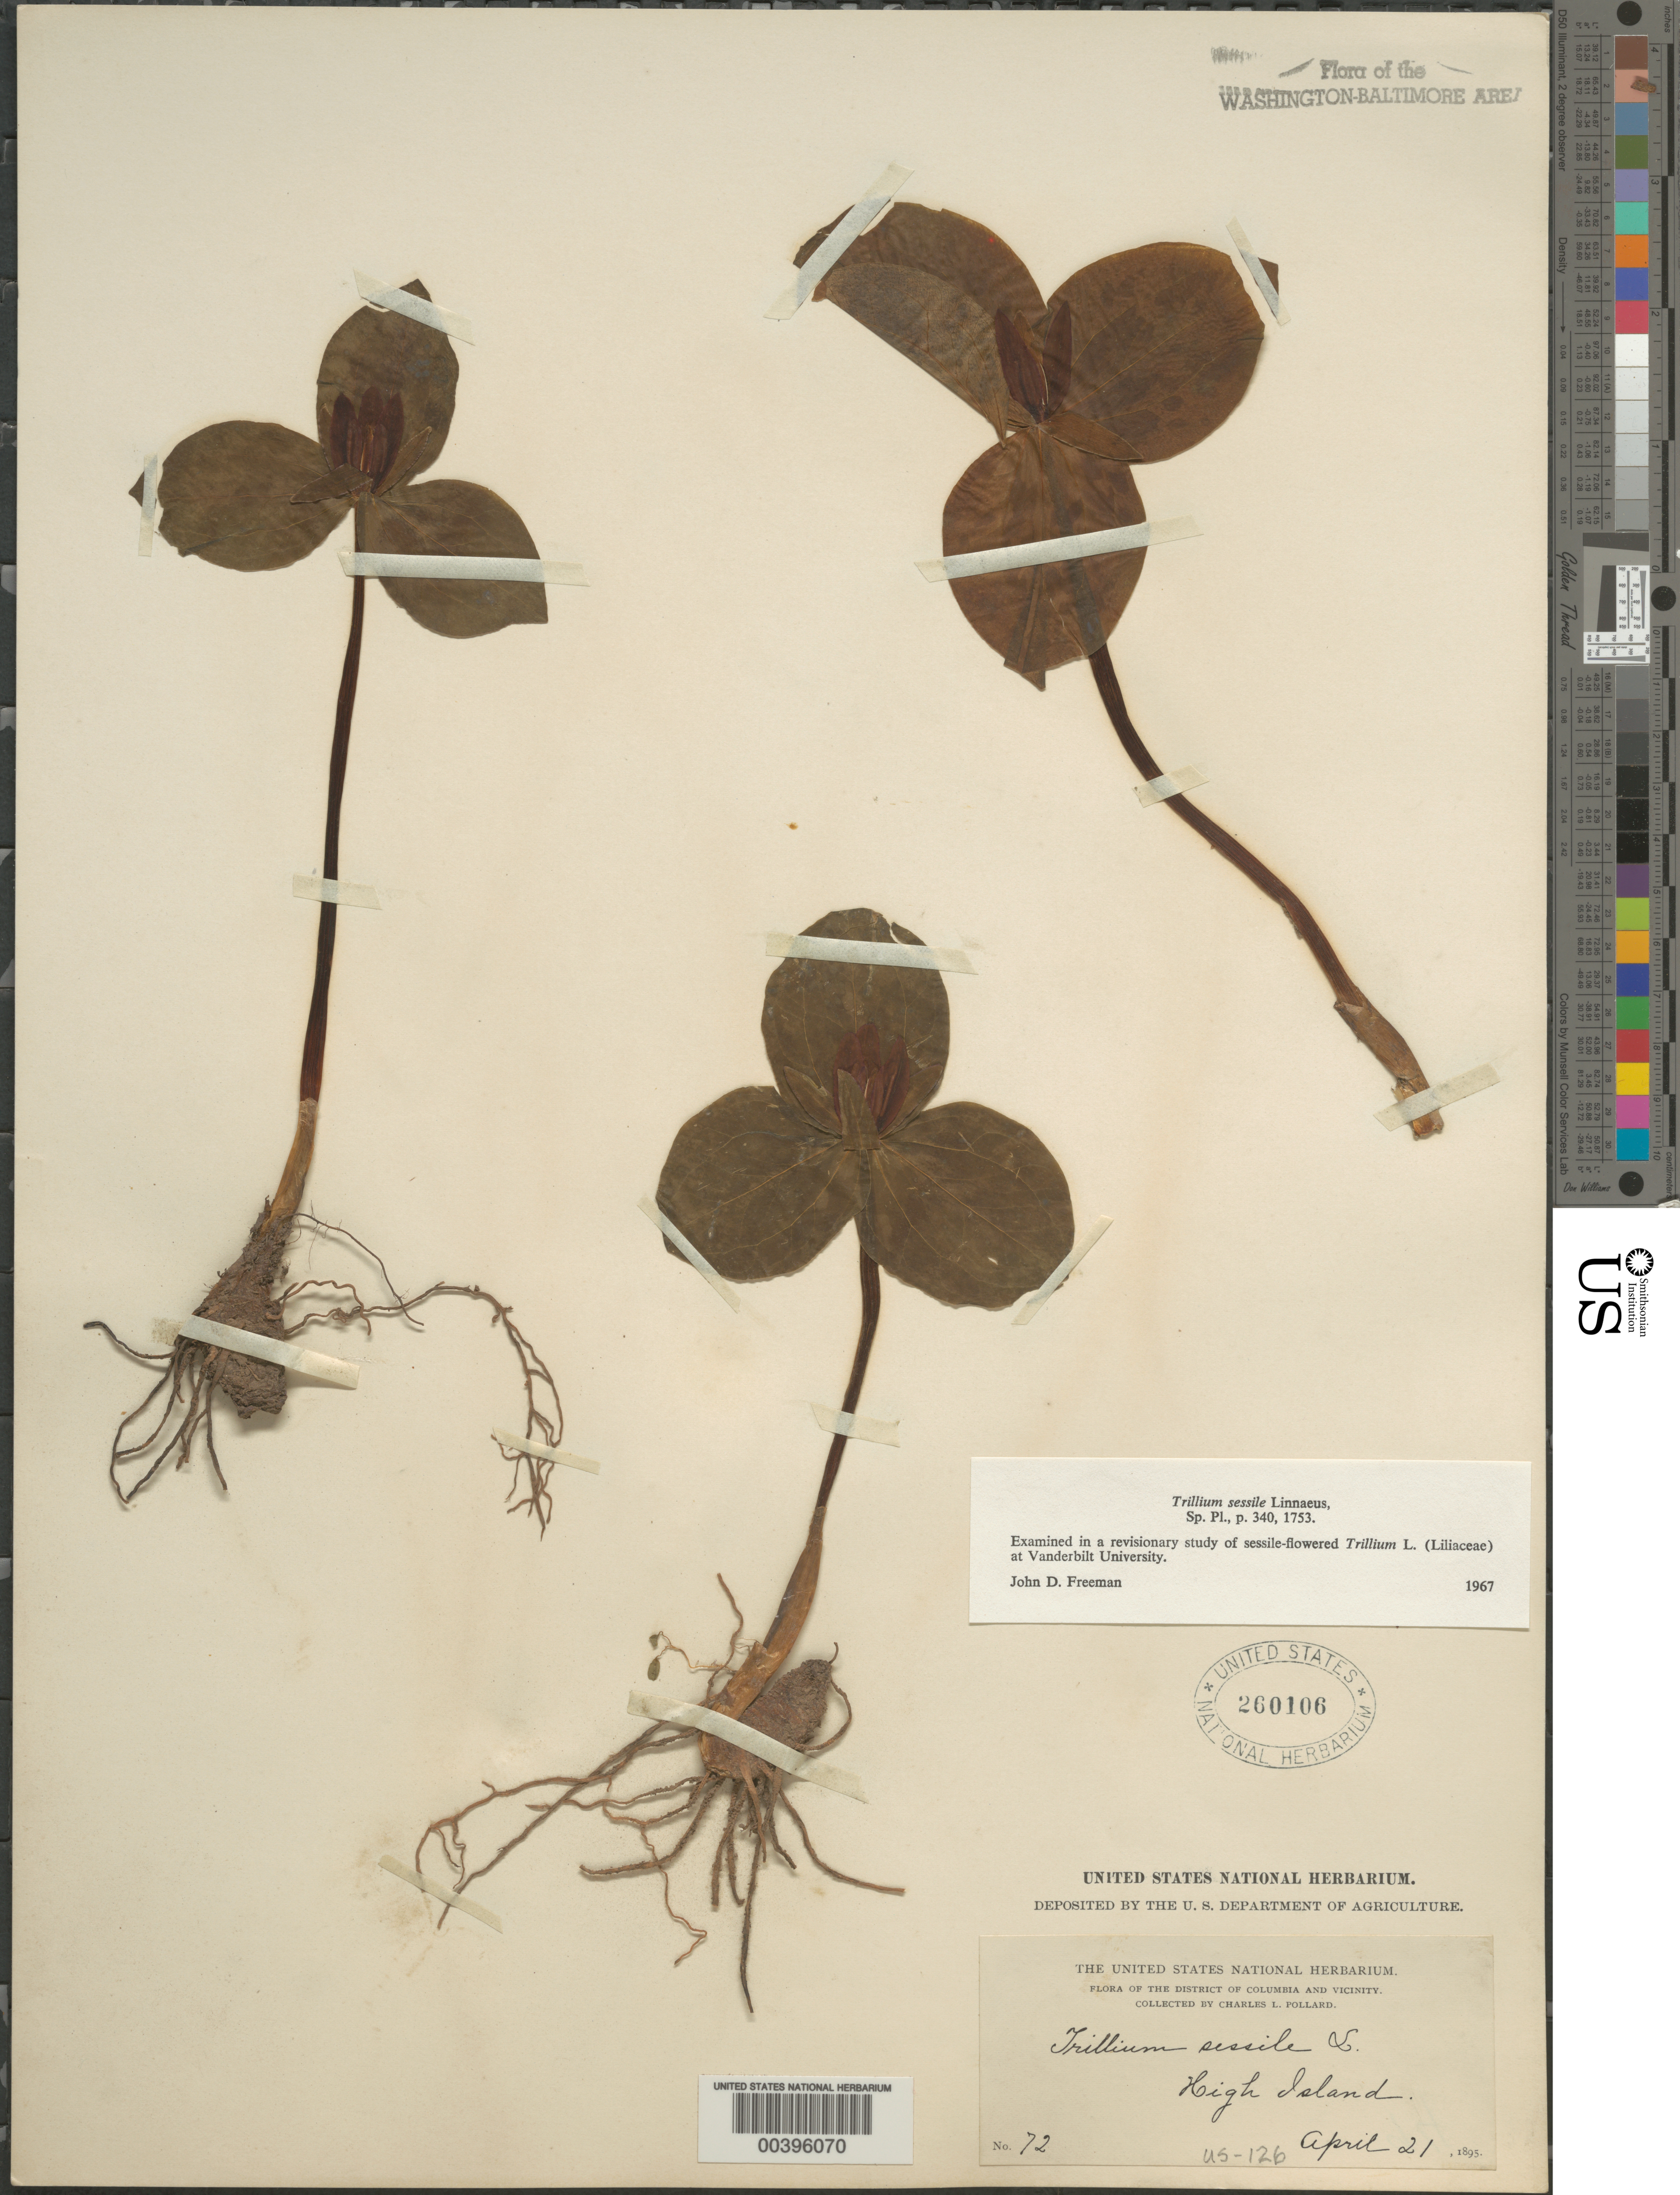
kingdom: Plantae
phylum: Tracheophyta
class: Liliopsida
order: Liliales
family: Melanthiaceae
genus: Trillium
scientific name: Trillium sessile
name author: L.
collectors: C. L. Pollard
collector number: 72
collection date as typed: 21 Apr 1895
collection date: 1895-04-21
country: United States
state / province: Maryland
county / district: Montgomery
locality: High Island C. & O. Canal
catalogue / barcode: US 260106